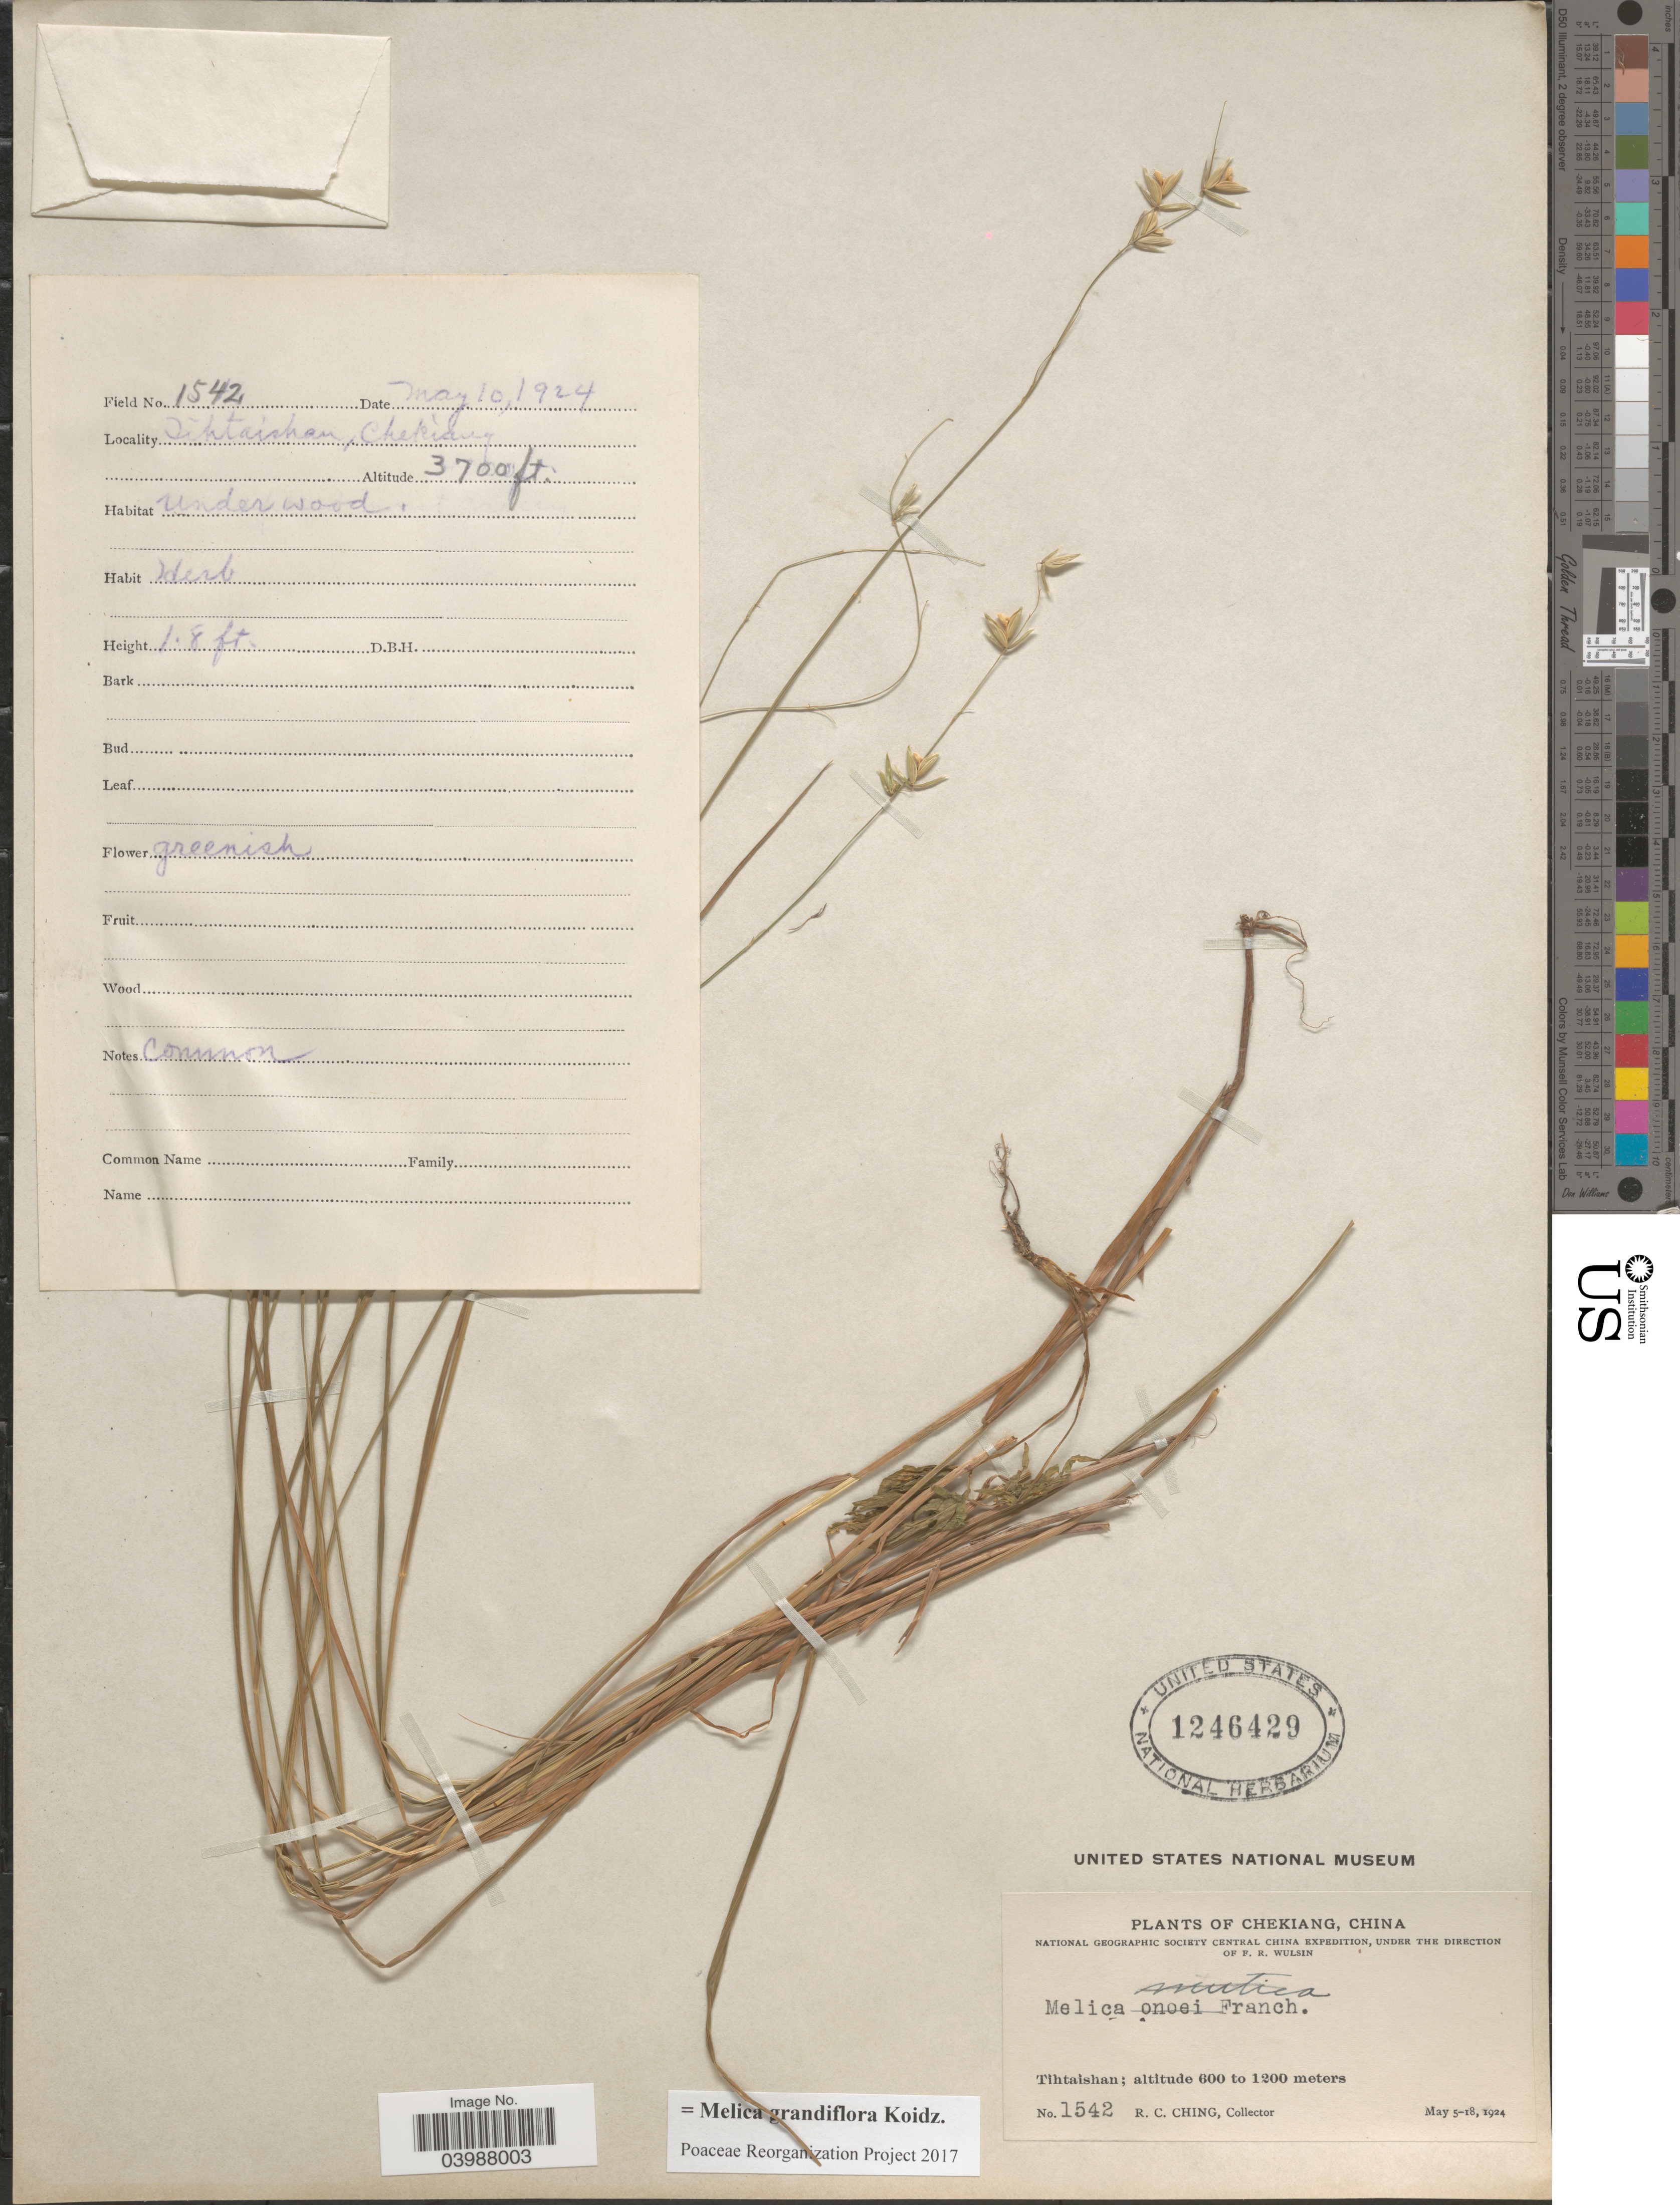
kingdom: Plantae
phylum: Tracheophyta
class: Liliopsida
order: Poales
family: Poaceae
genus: Melica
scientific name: Melica grandiflora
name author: Koidz.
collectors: R. C. Ching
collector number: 1542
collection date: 1924-05-10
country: China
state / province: Zhejiang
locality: Chekiang. Tihtaishan.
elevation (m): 1128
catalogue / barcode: US 1246429